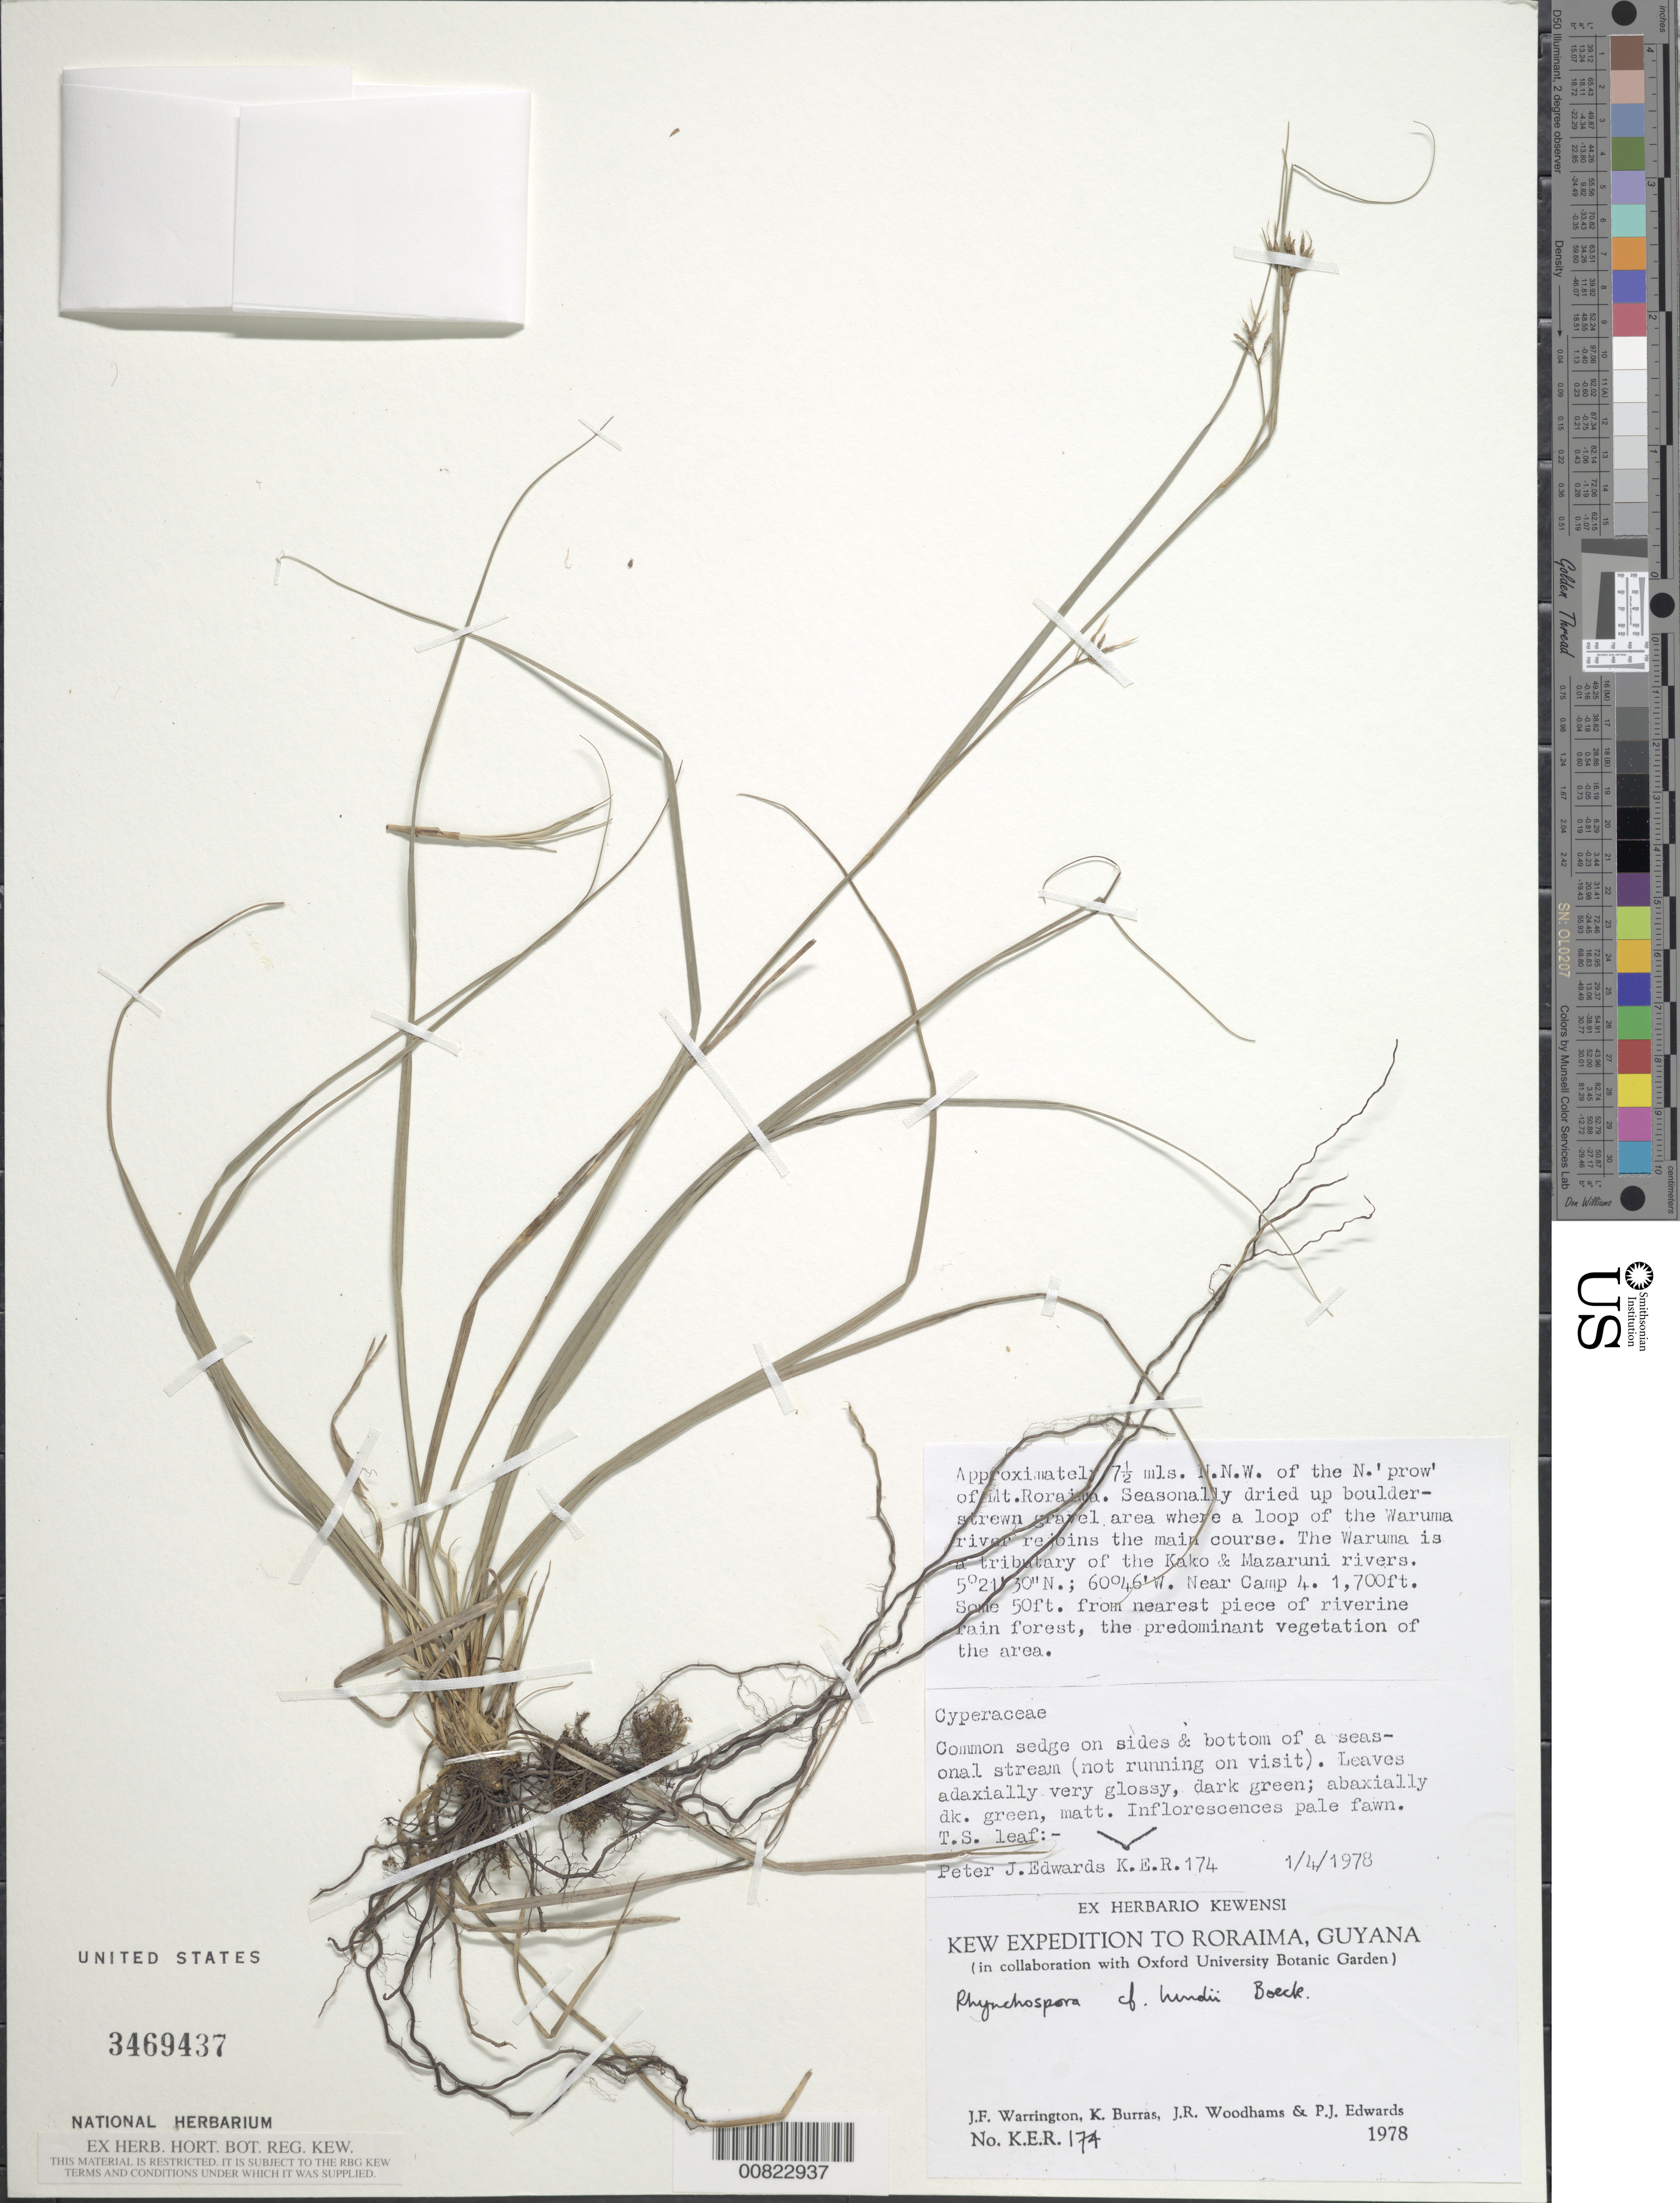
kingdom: Plantae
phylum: Tracheophyta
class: Liliopsida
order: Poales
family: Cyperaceae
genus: Rhynchospora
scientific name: Rhynchospora bolivarana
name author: Steyerm.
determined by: Strong, Mark T., (BOT), Smithsonian Institution - National Museum of Natural History (UNITED STATES)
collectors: J. Warrington, K. Burras, J. Woodhams & P. Edwards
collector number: KER 174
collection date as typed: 1-Apr-78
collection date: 1978-04-01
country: Guyana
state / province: Cuyuni-Mazaruni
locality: Mt. Roraima, 7.5 miles NNW of N prow, E side of Waruma R., vicinity Camp 4, on Waruma Trail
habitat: Seasonally dried up boulder strewn gravel area; 50 feet from nearest piece of riverine rainforest, the predominant vegetation of the area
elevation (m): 518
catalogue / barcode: US 3469437